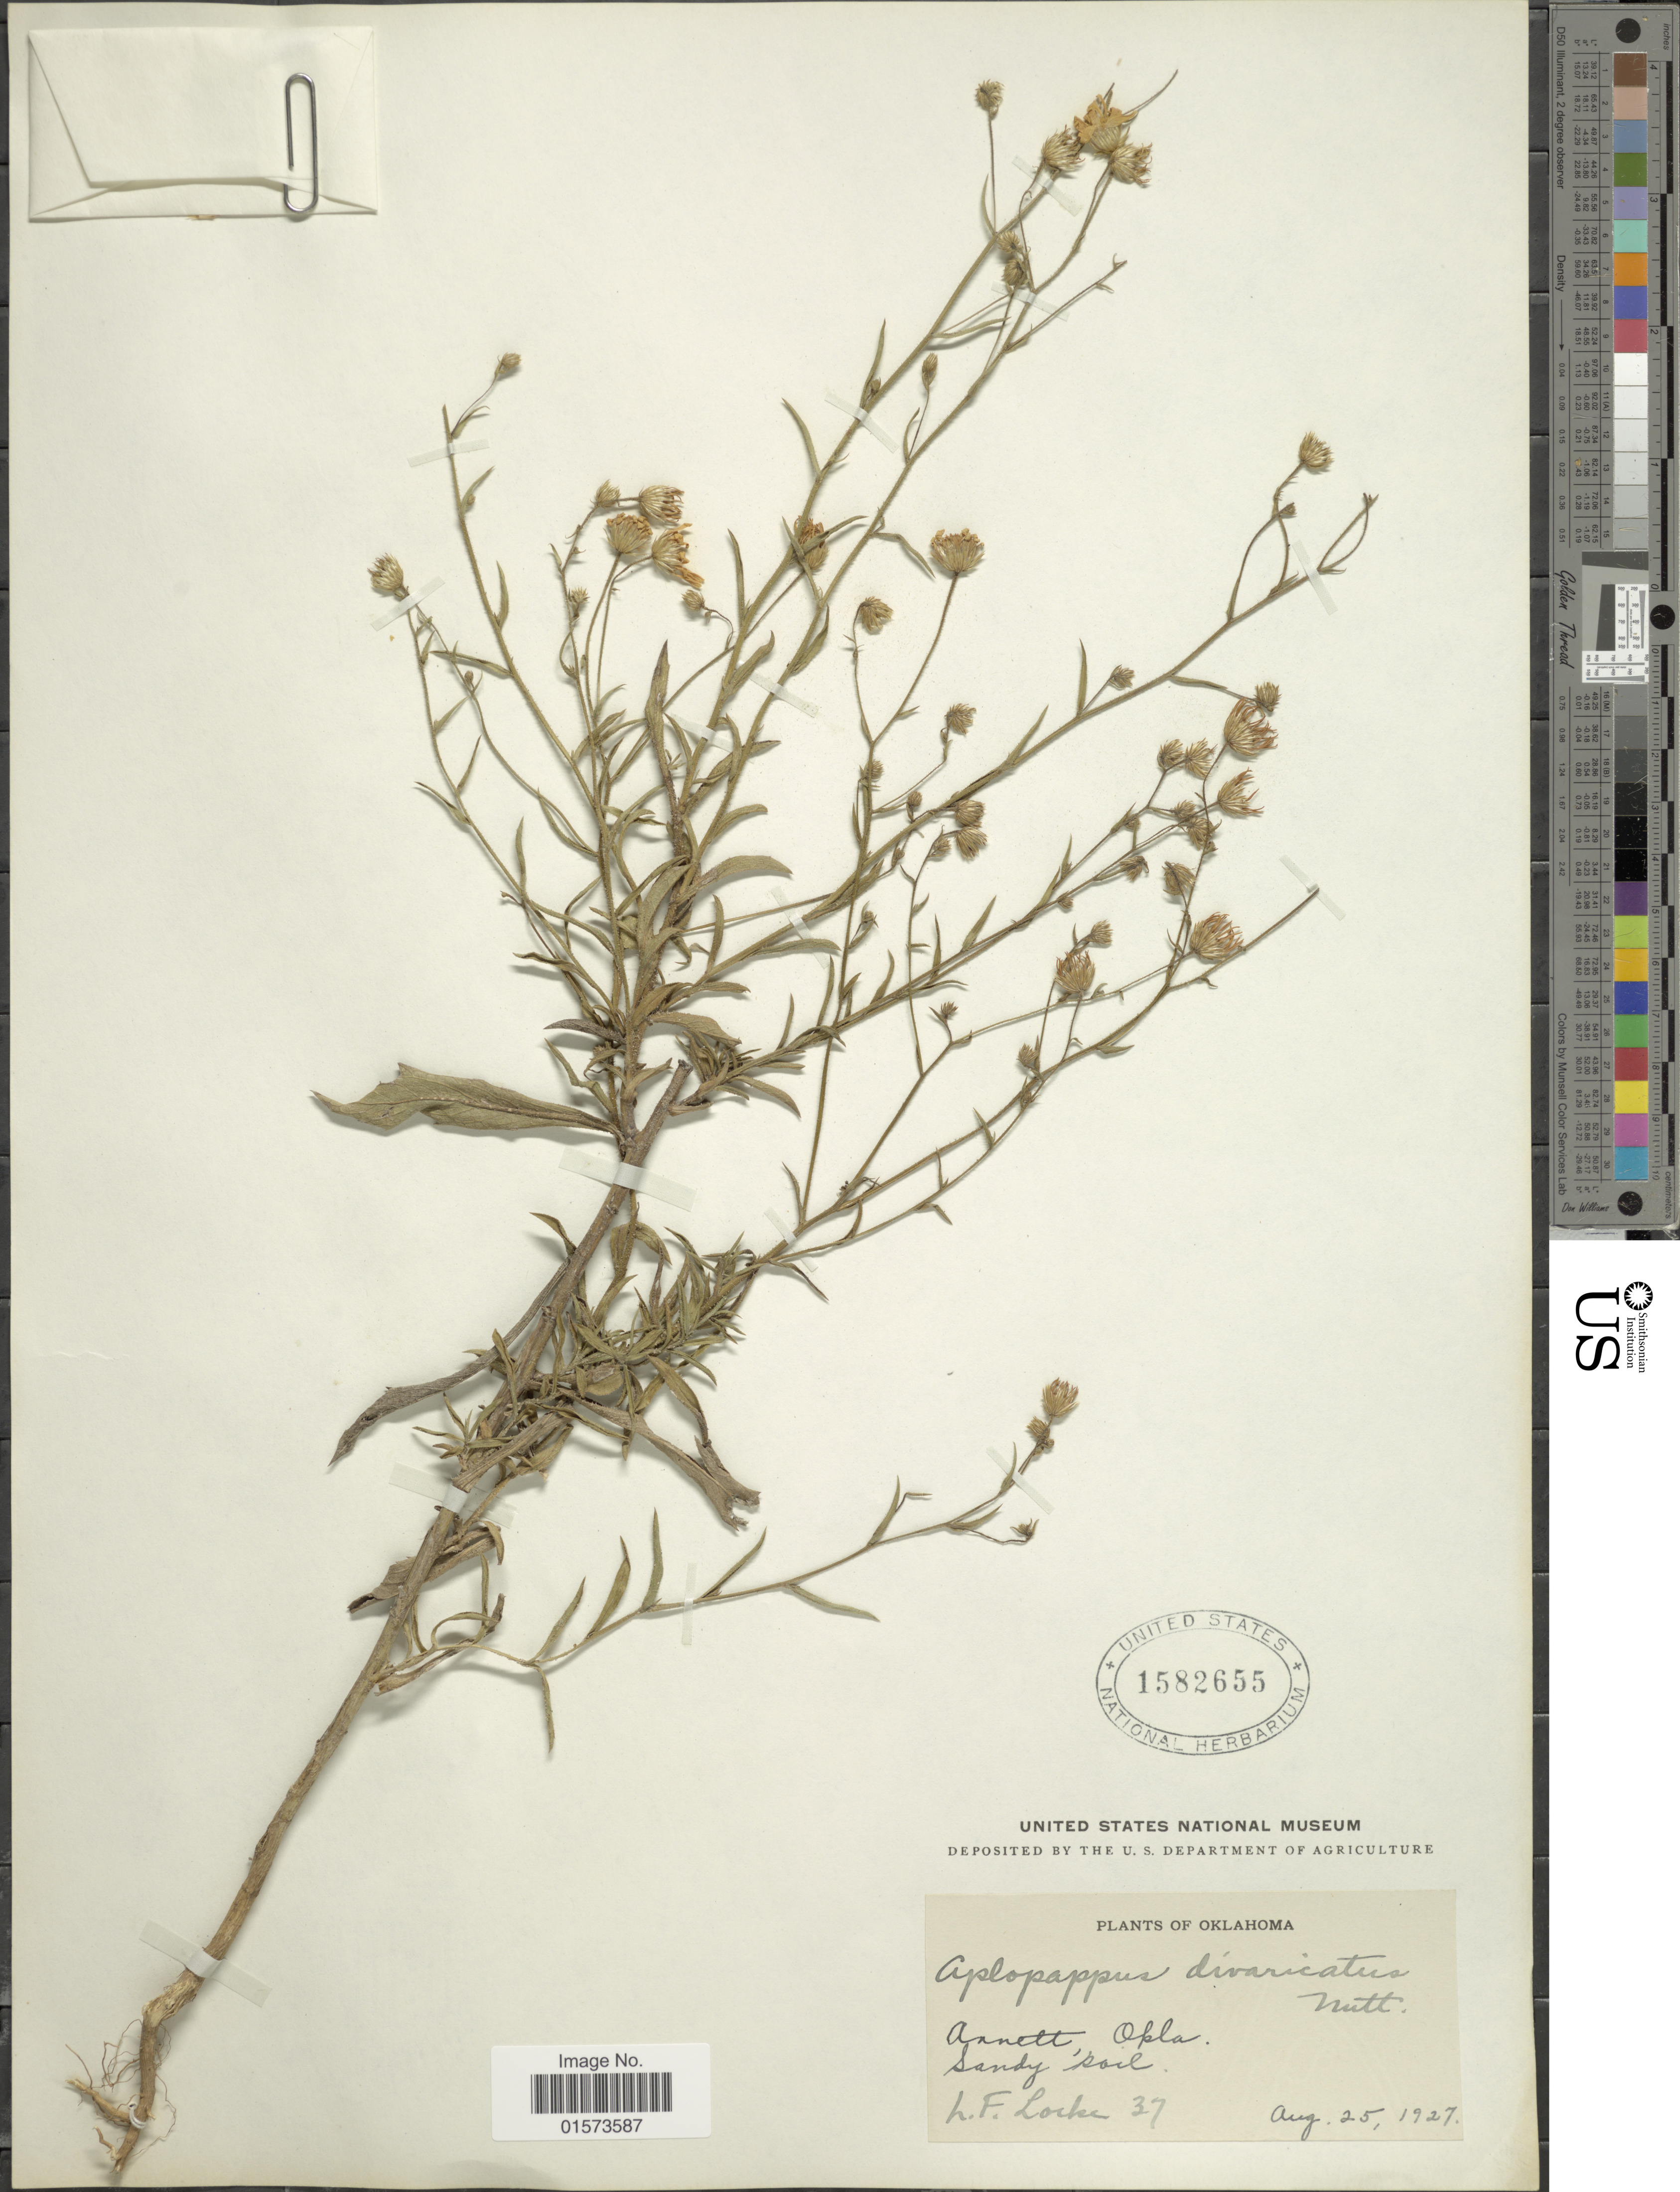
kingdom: Plantae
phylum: Tracheophyta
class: Magnoliopsida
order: Asterales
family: Asteraceae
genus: Croptilon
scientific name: Croptilon divaricatum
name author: (Nutt.) Raf.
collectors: L. Locke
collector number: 37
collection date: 1927-08-25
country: United States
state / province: Oklahoma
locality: Annett, Sandy soil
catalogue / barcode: US 1582655